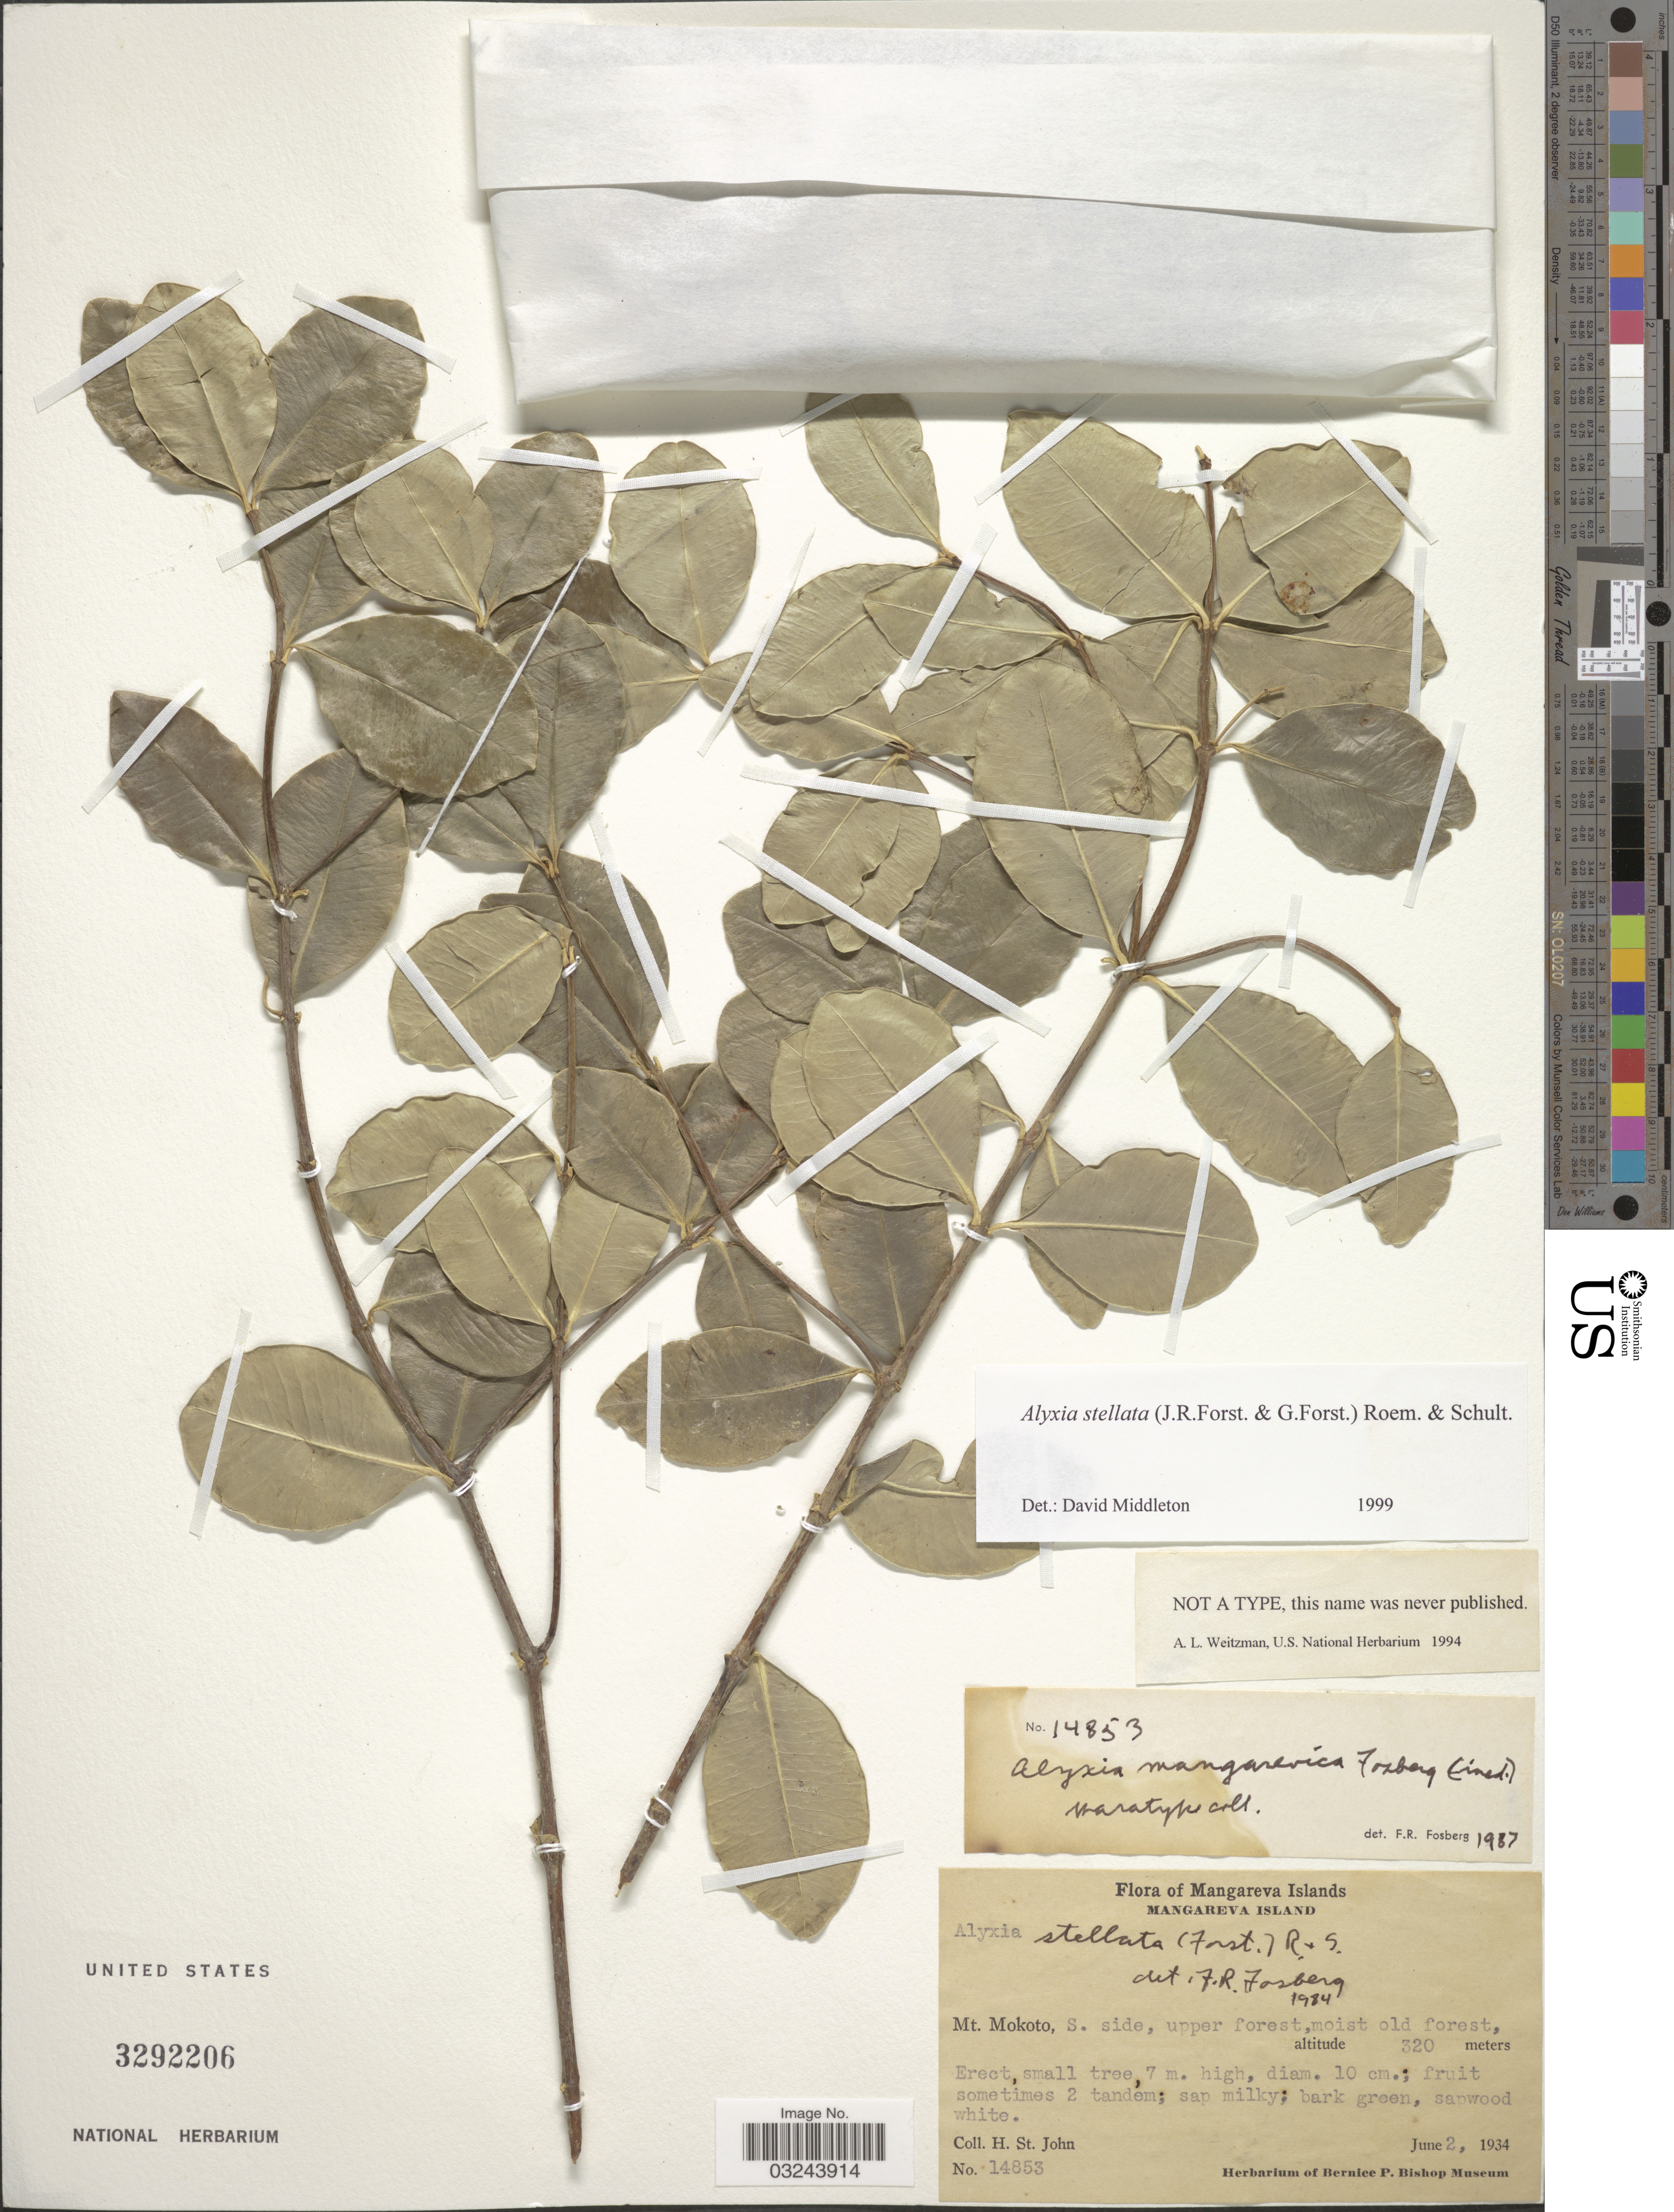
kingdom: Plantae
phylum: Tracheophyta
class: Magnoliopsida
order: Gentianales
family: Apocynaceae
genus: Alyxia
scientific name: Alyxia stellata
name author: (J.R. Forst. & G. Forst.) Roem. & Schult.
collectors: H. St. John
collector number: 14853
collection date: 1934-06-02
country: French Polynesia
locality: Mangareva Islands, Mangareva Island. Mt. Mokoto, S. side.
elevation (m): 320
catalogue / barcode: US 3292206